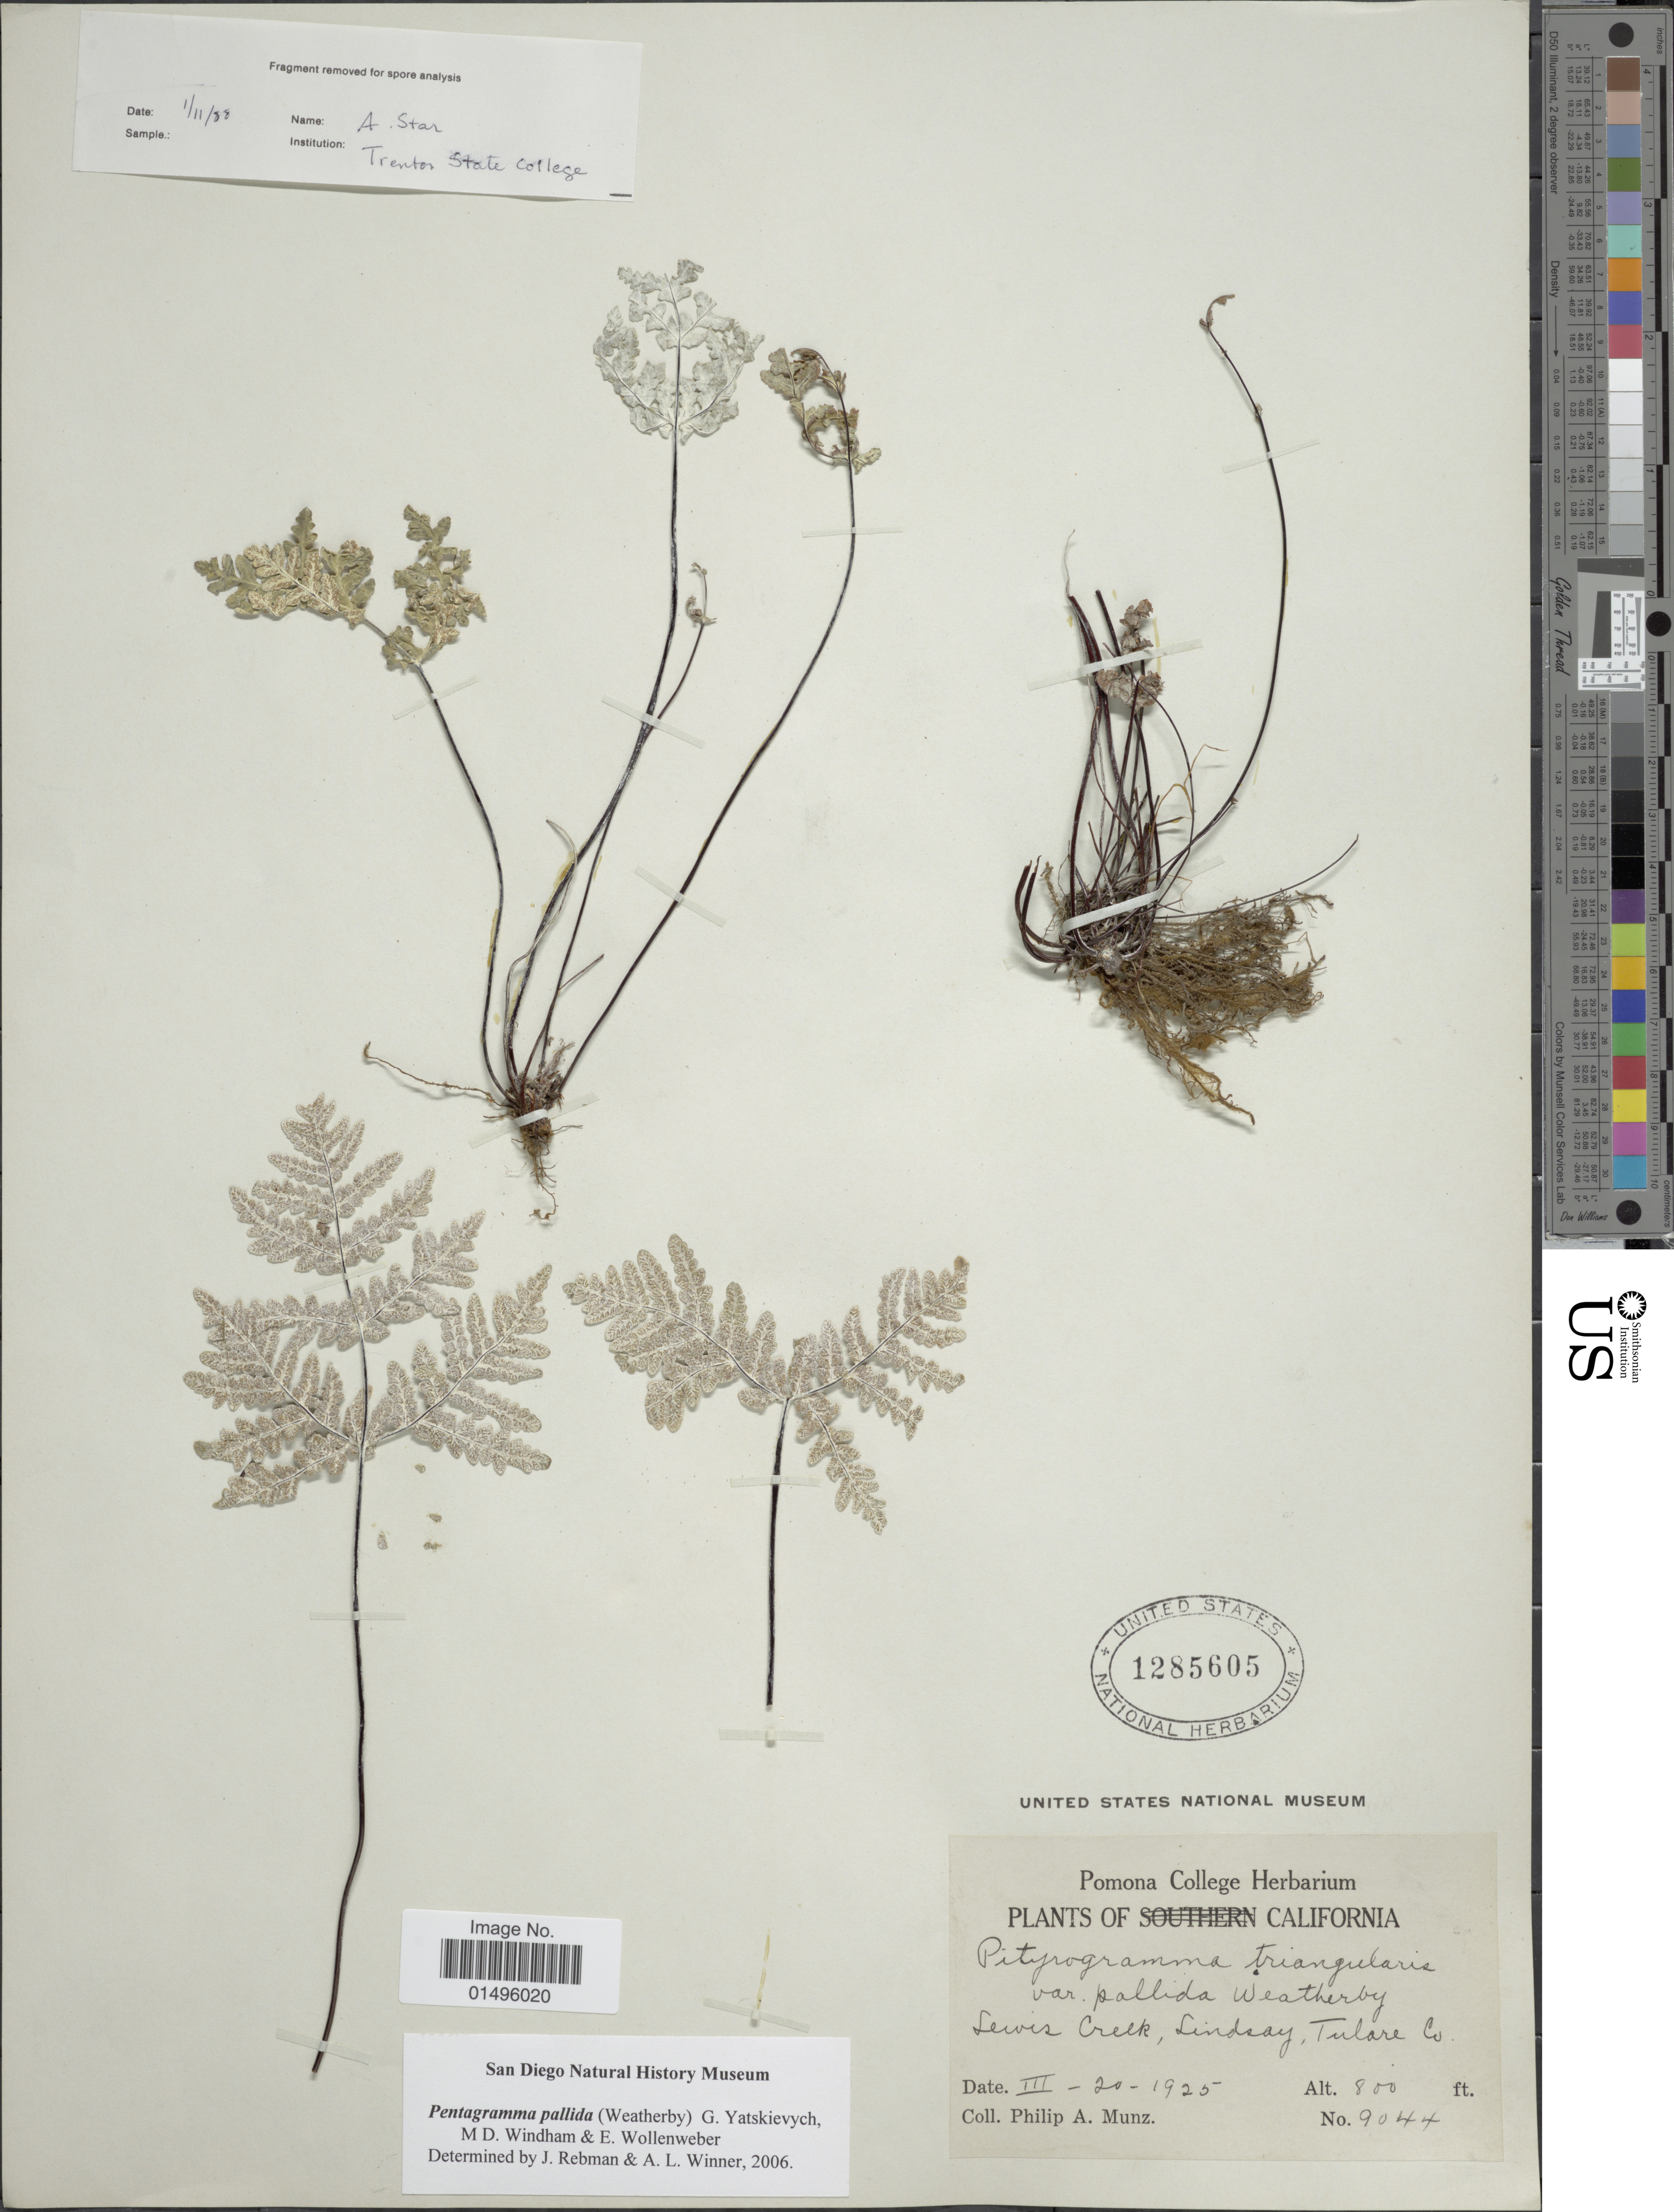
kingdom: Plantae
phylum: Tracheophyta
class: Polypodiopsida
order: Polypodiales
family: Pteridaceae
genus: Pentagramma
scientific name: Pentagramma pallida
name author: (Weath.) Yatsk. et al.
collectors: P. A. Munz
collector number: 9044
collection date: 1925-03-20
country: United States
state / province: California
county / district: Tulare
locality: California, Lewis Creek, Lindsay, Tulare Co.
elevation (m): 244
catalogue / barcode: US 1285605